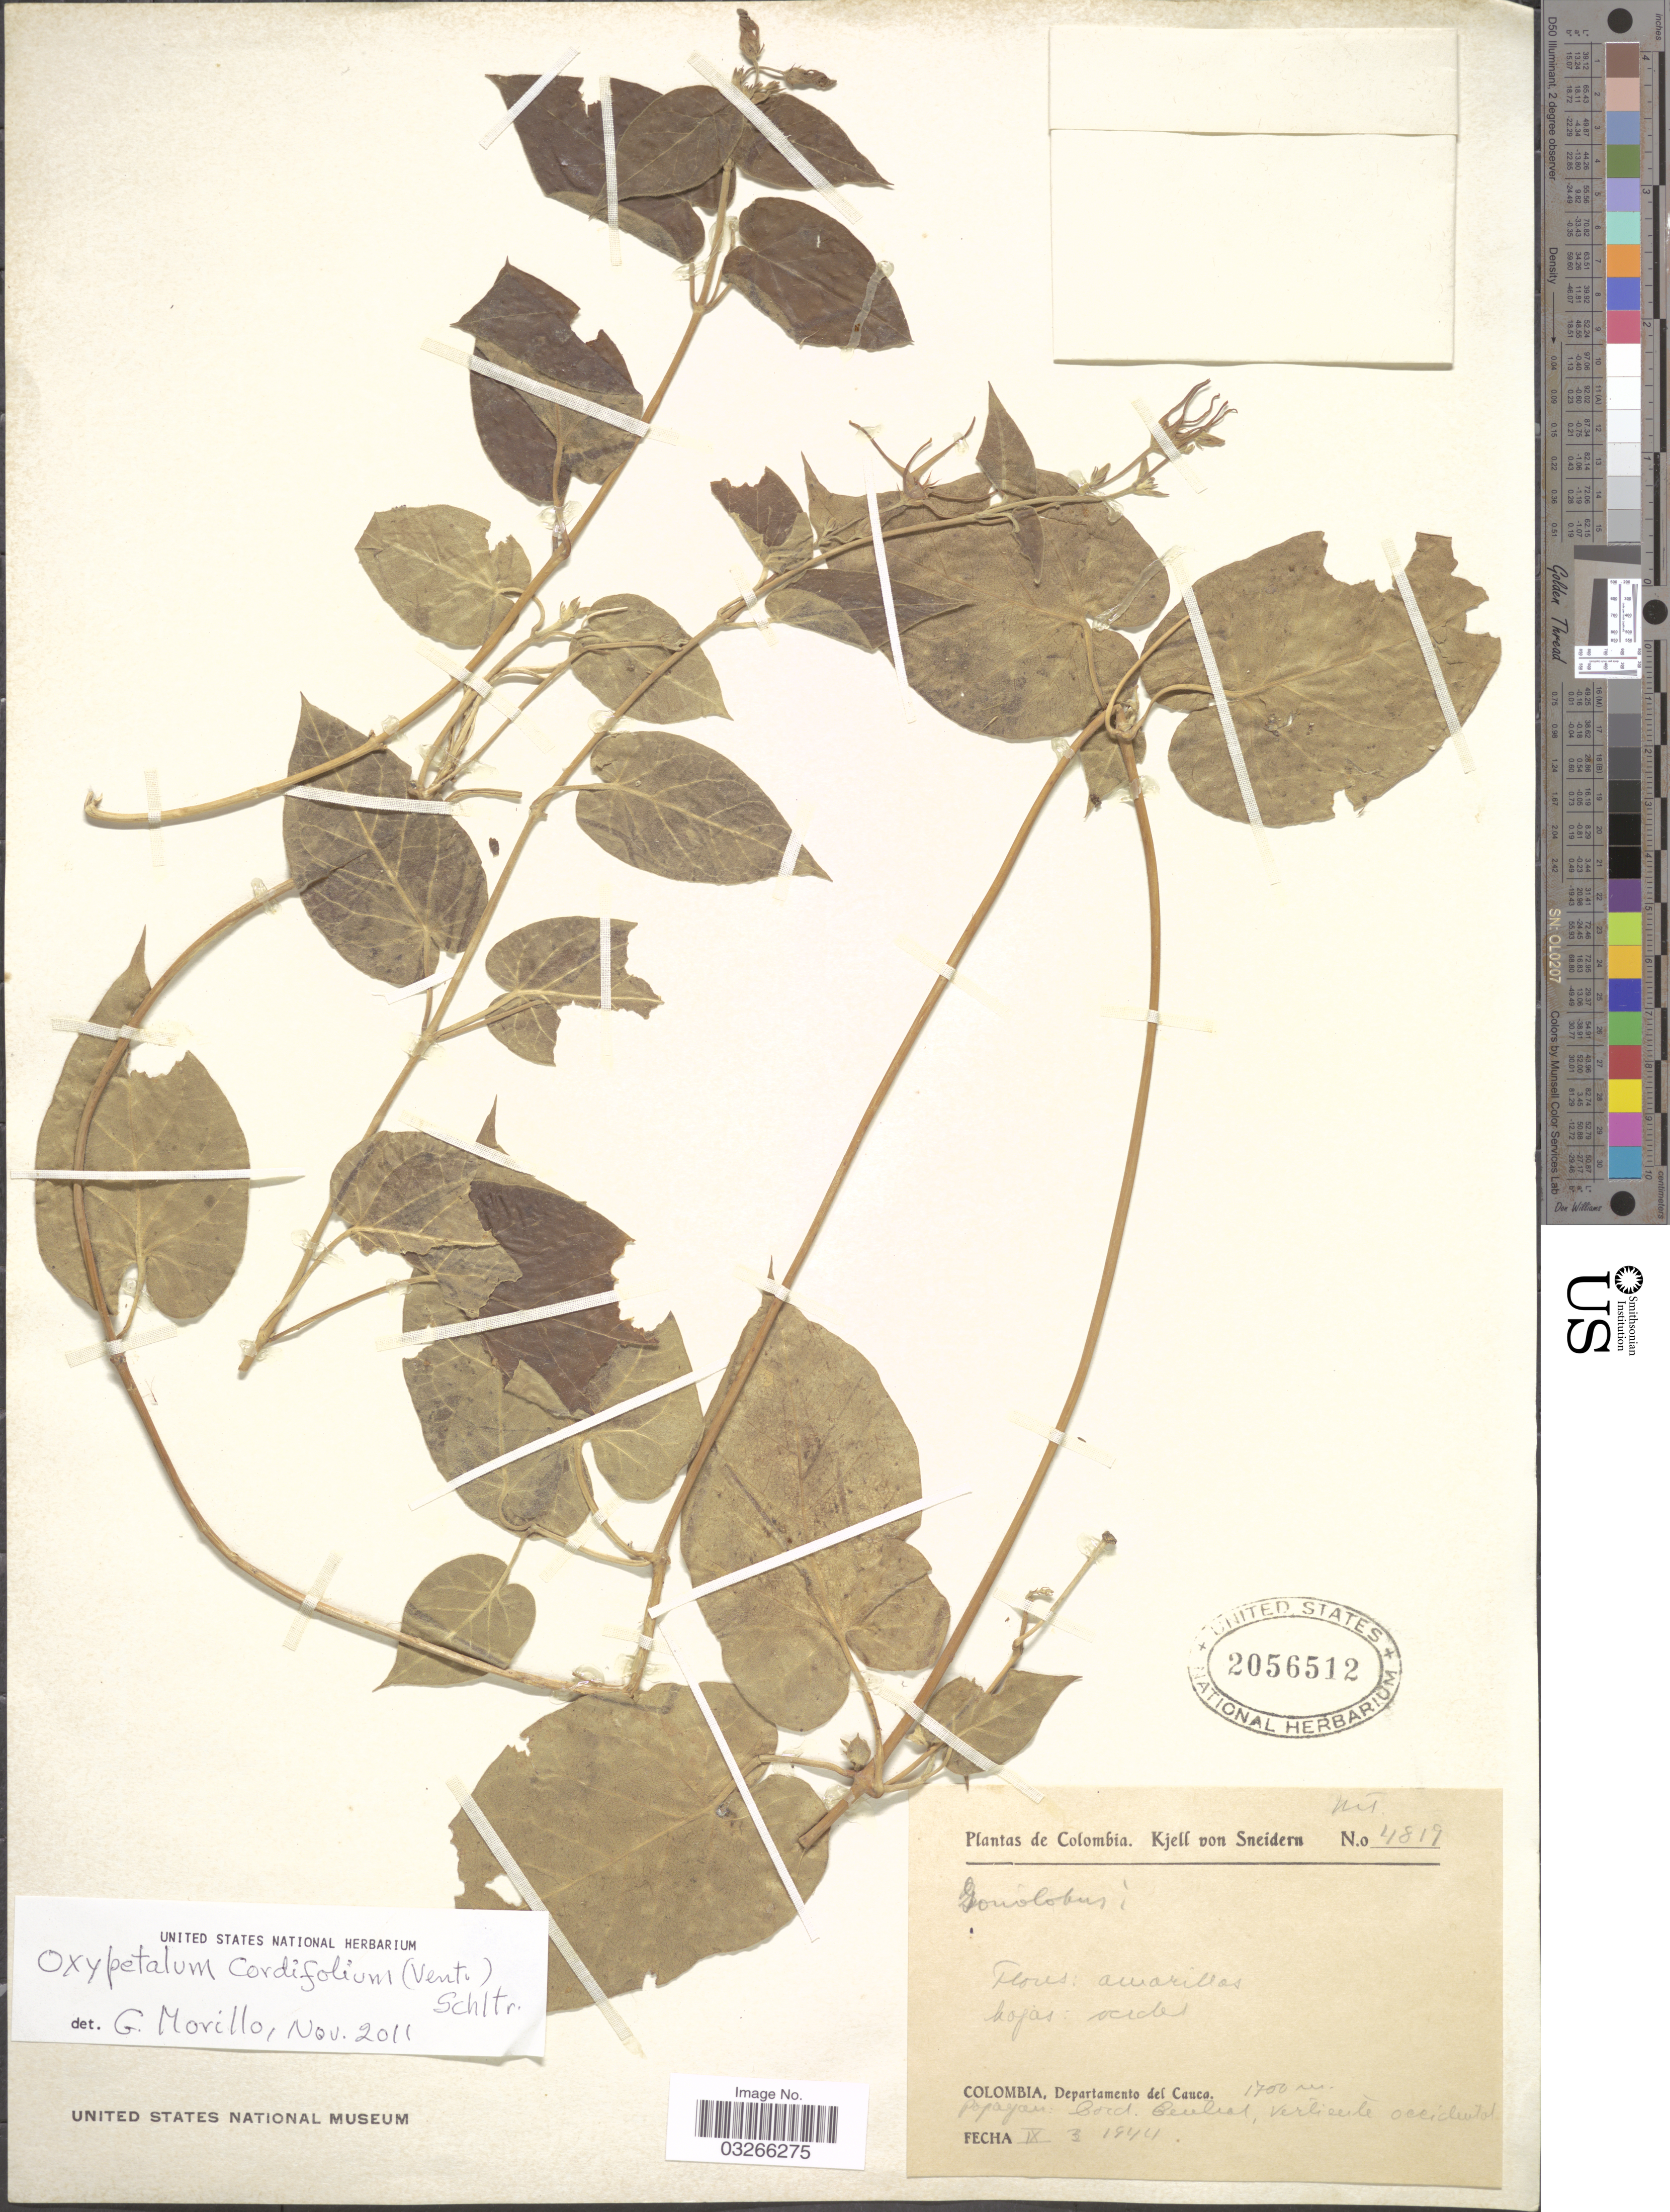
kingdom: Plantae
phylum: Tracheophyta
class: Magnoliopsida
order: Gentianales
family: Apocynaceae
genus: Oxypetalum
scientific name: Oxypetalum cordifolium subsp. cordifolium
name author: (Vent.) Schltr.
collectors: K. von Sneidern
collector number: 4819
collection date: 1944-09-03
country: Colombia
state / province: Cauca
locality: Departamento del Cauca. Popayan; Cord Central, Vertiente occidental.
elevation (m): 1700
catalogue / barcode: US 2056512